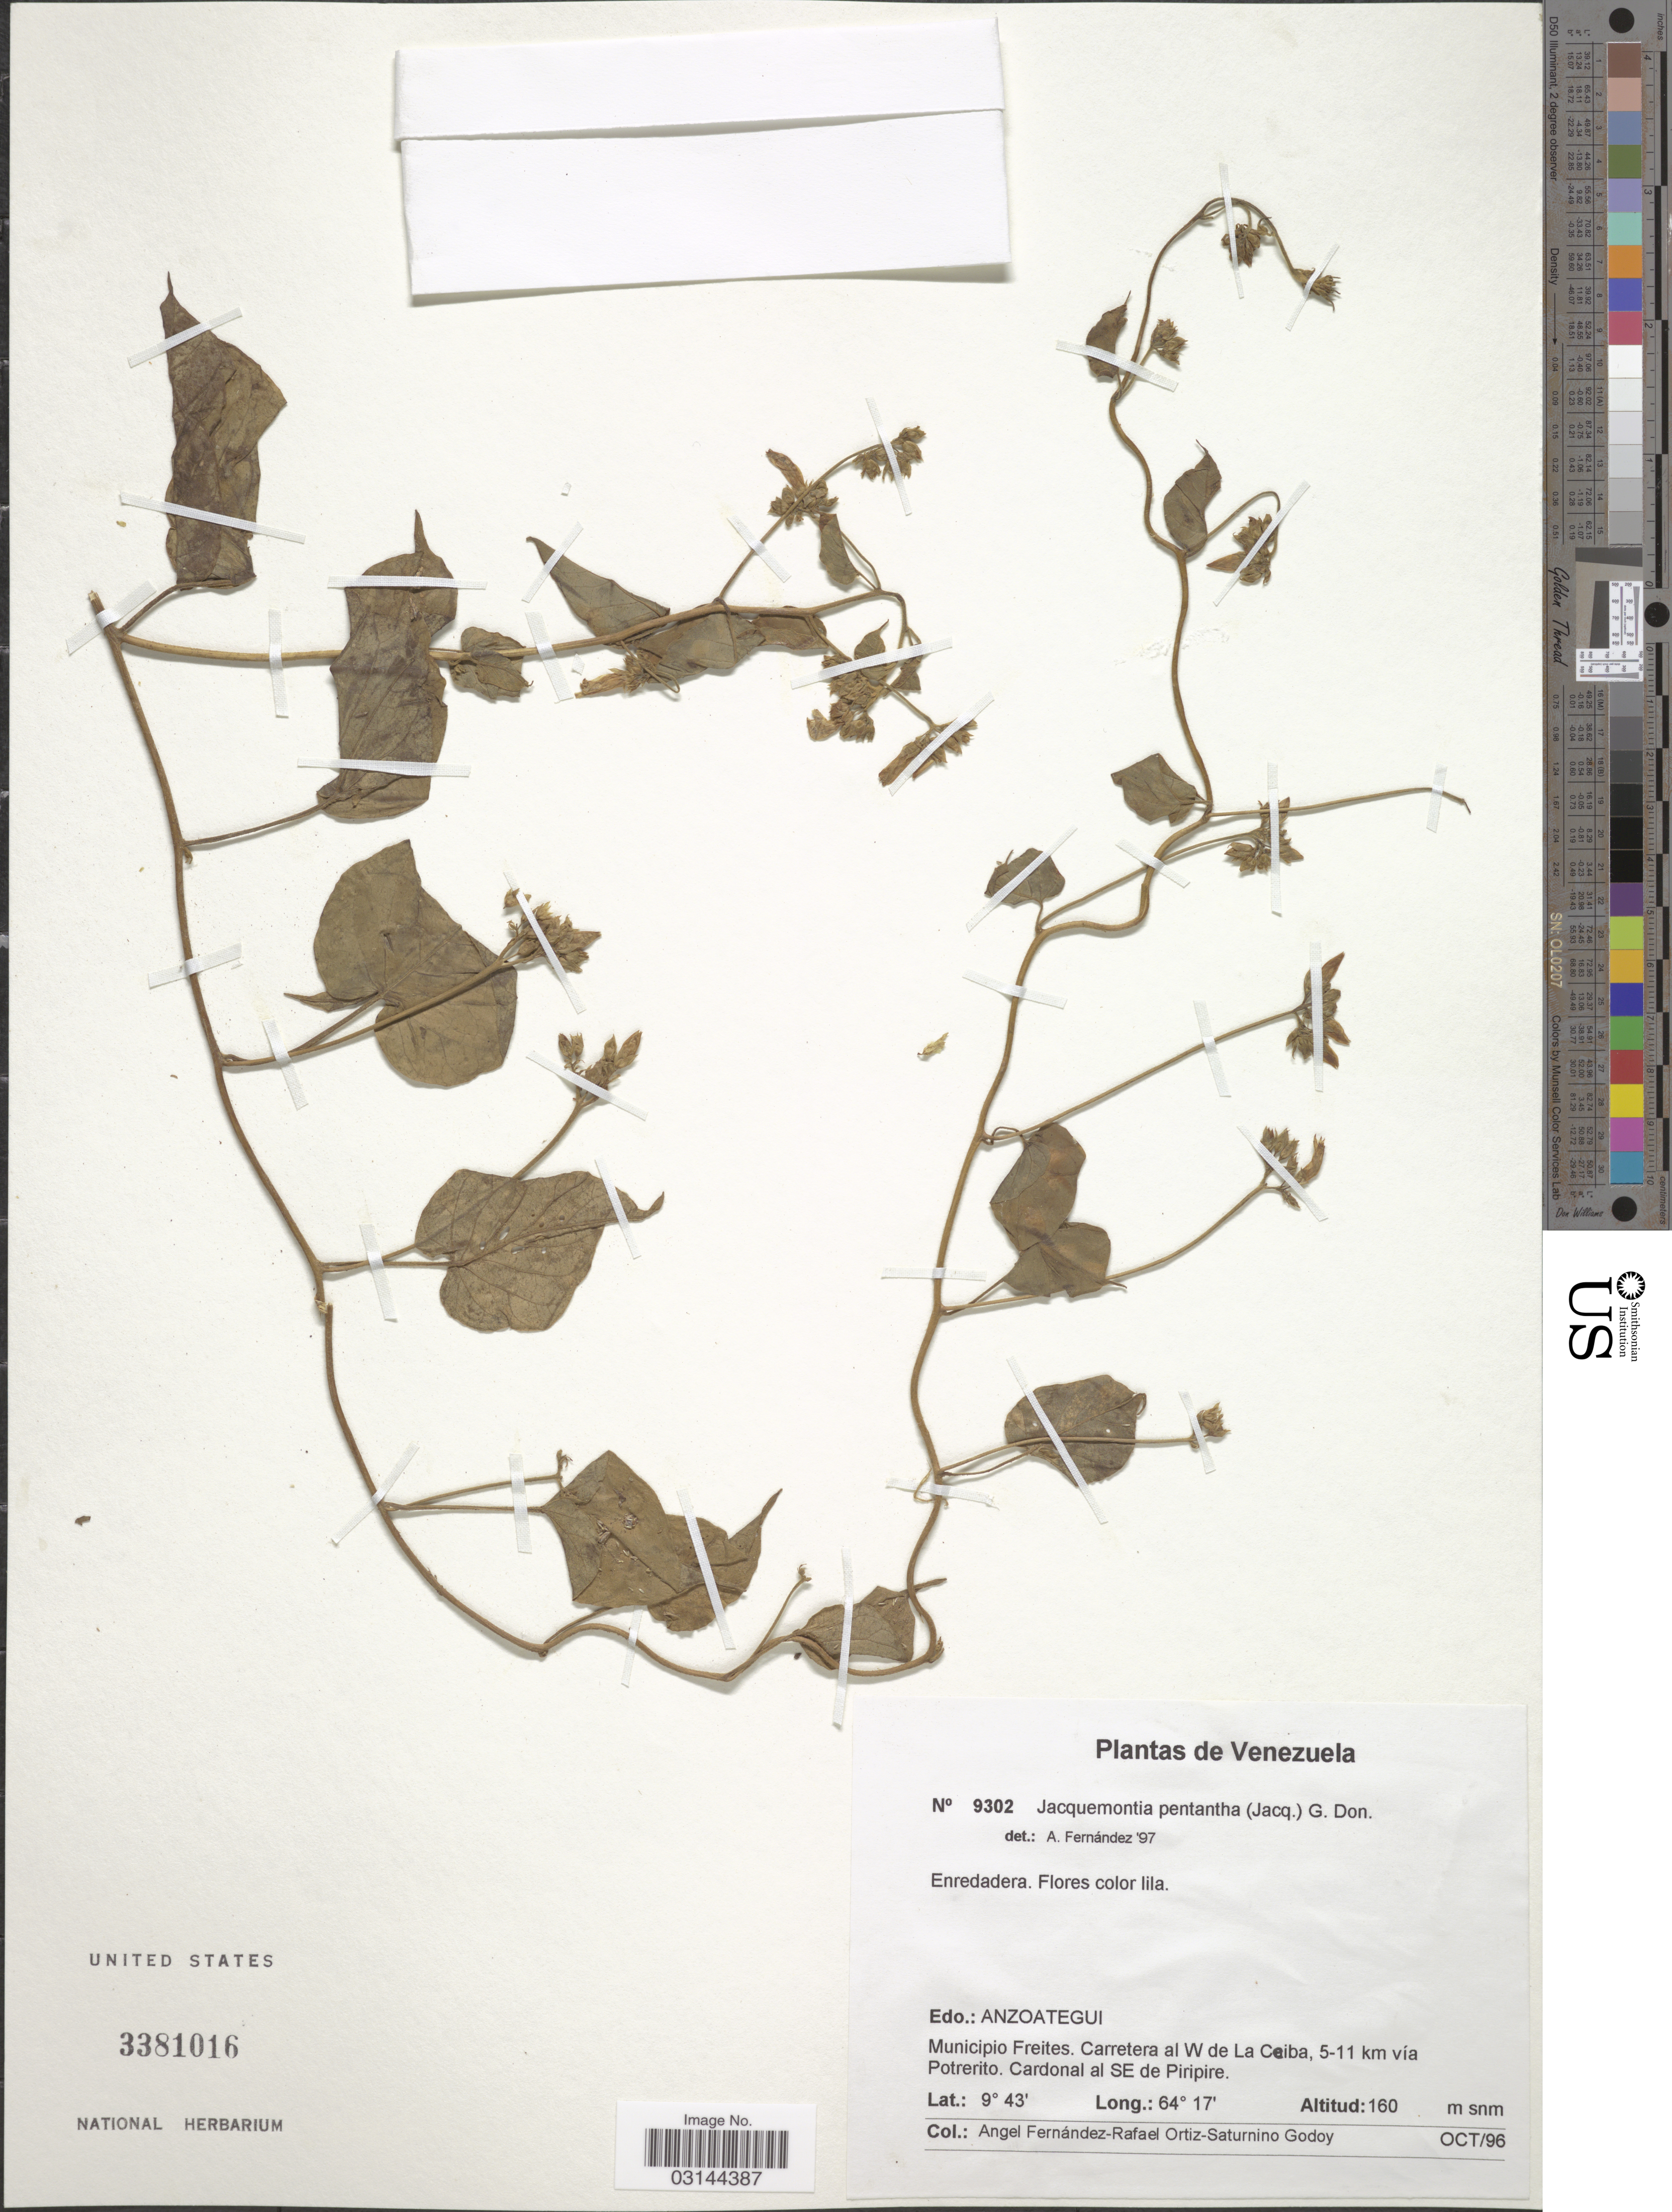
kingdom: Plantae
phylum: Tracheophyta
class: Magnoliopsida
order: Solanales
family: Convolvulaceae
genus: Jacquemontia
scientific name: Jacquemontia pentanthos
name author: (Jacq.) G. Don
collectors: Á. Fernández, R. Ortiz & S. Godoy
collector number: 9302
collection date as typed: Transcribed d/m/y: /10/96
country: Venezuela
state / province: Anzoategui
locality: Edo.: Anzoategui. Municipio Freites. Carretera al W de La Ceiba, 5-11 km via Potrerito. Cardonal al SE de Piripire.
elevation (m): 160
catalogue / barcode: US 3381016